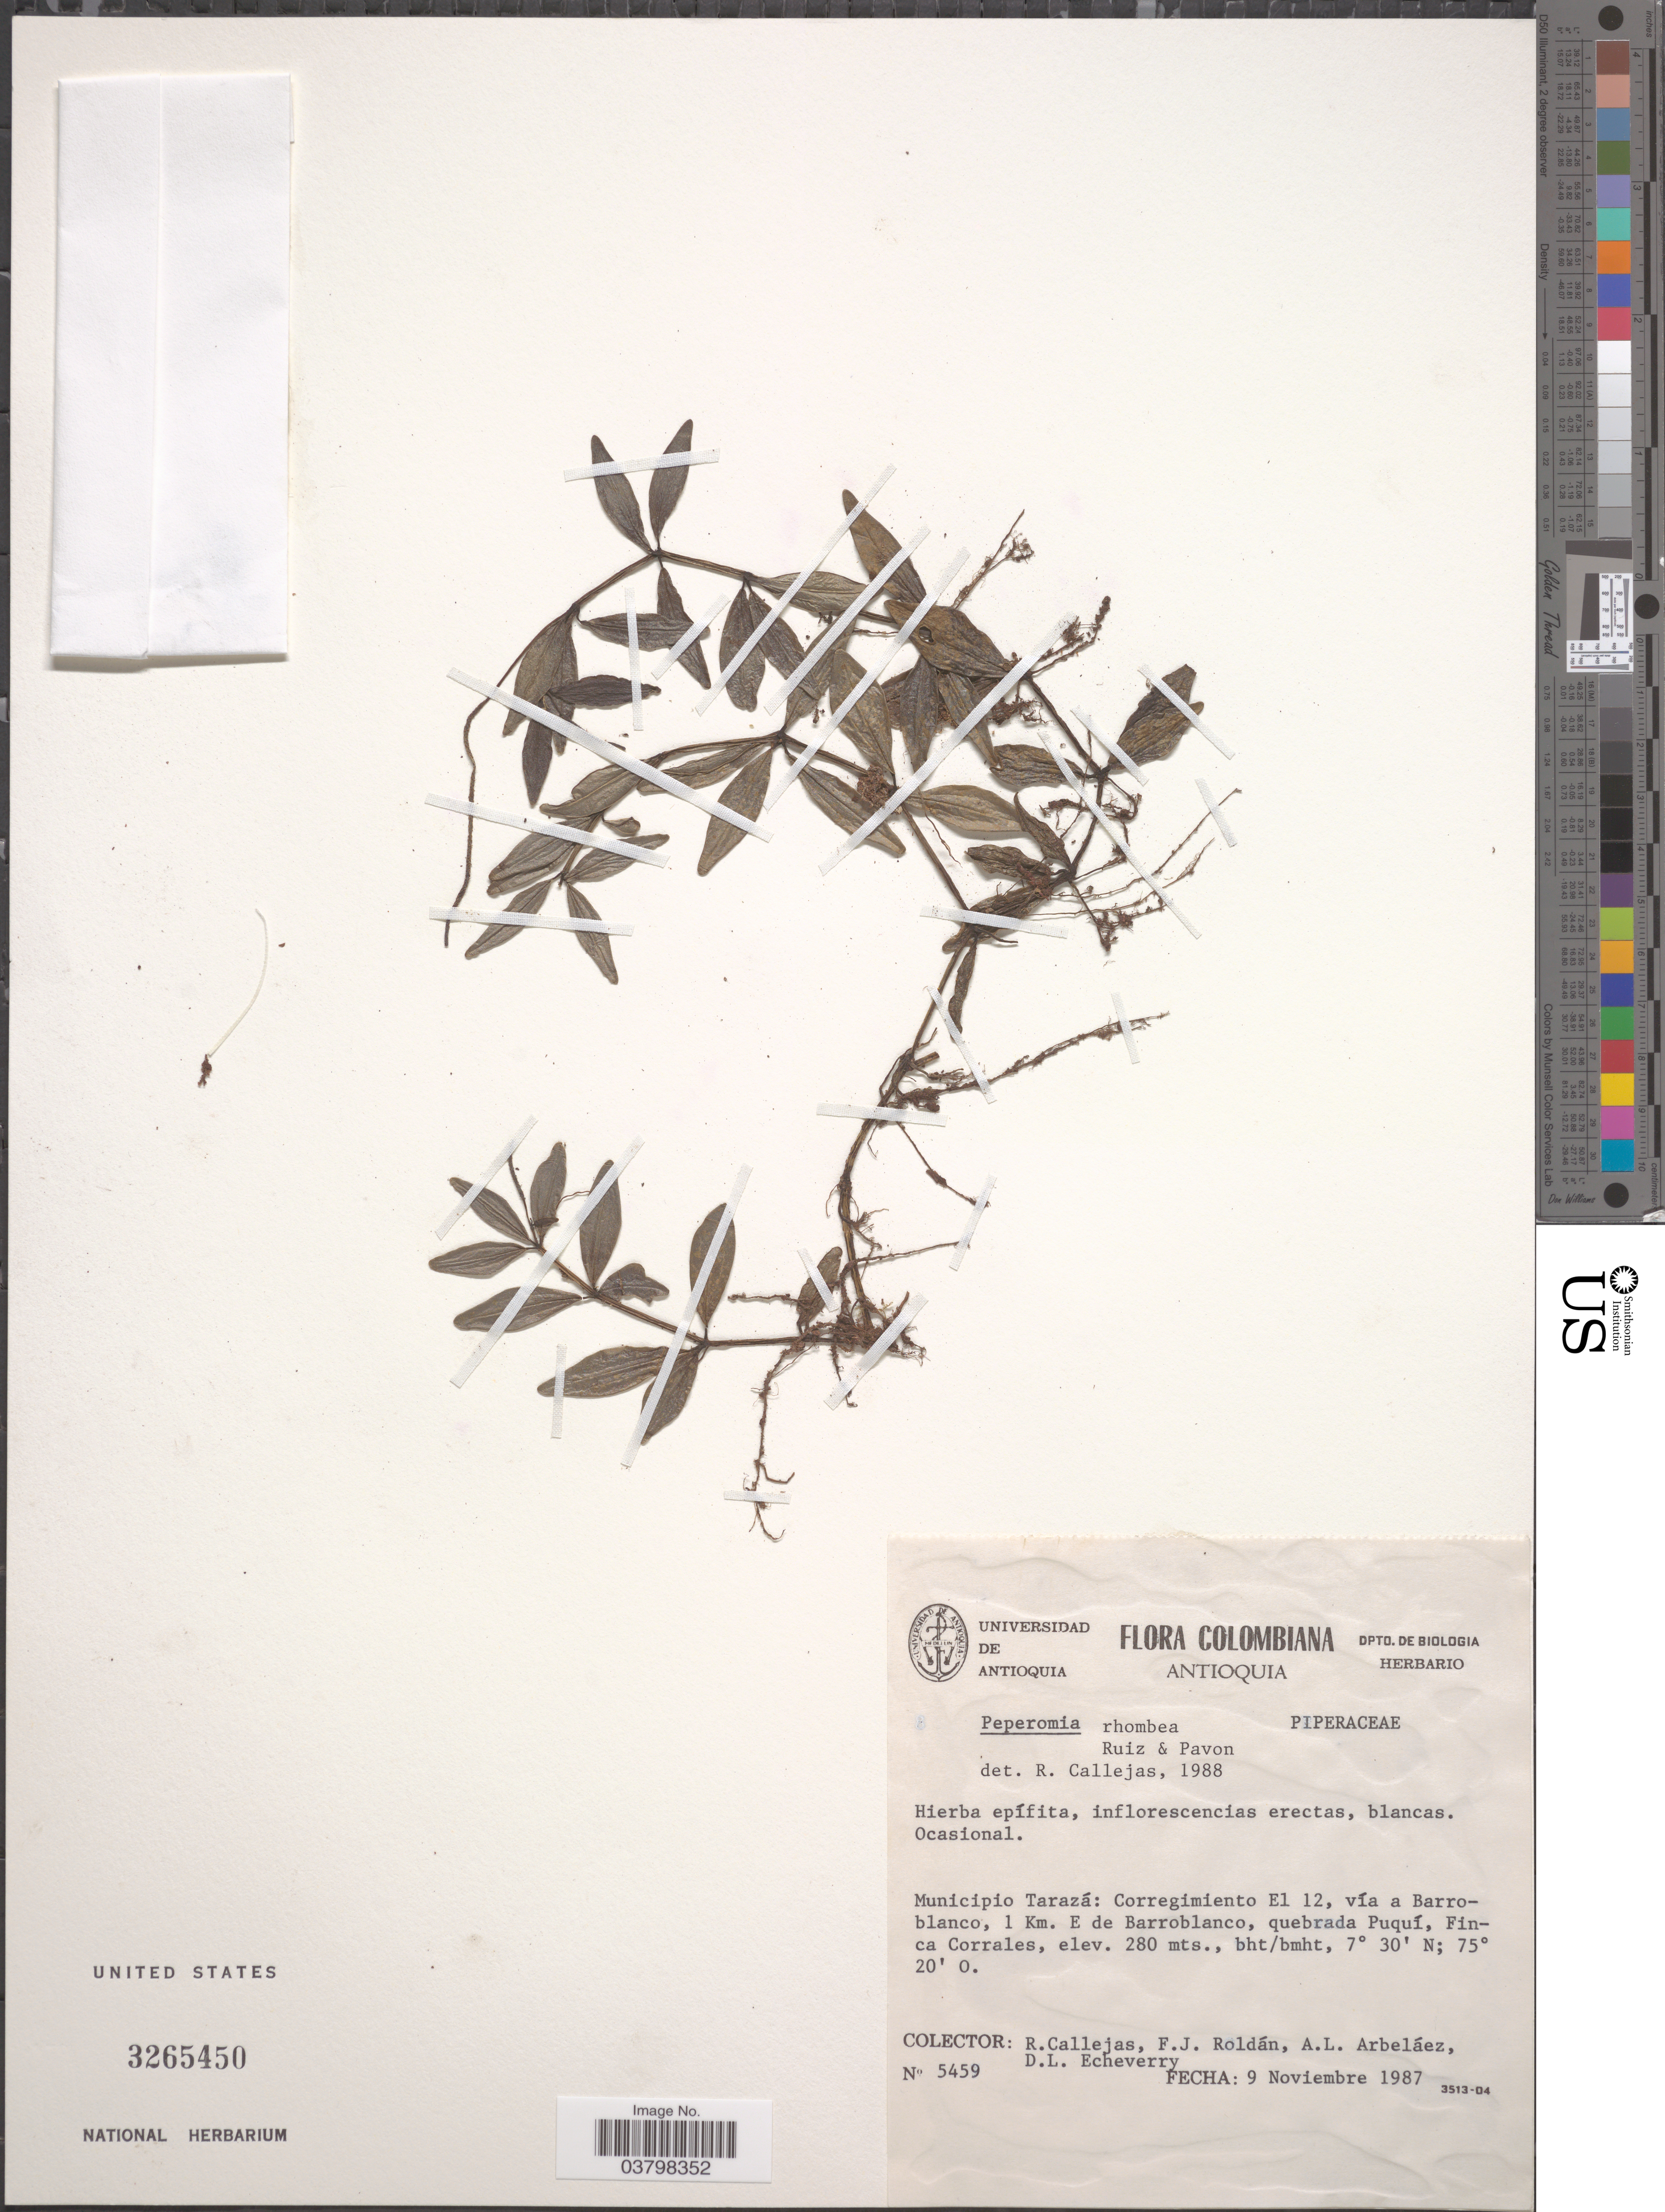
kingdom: Plantae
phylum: Tracheophyta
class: Magnoliopsida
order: Piperales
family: Piperaceae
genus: Peperomia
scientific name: Peperomia rhombea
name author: Ruiz & Pav.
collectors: R. Callejas, F. J. Roldán, A. Arbeláez Alvarez & D. Echeverry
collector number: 5459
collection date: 1987-11-09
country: Colombia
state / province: Antioquia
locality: Municipio Tarazá: Corregimiento El 12, vía a Barroblanco, 1 Km. E de Barroblanco, quebrada Puquí, Finca Corrales.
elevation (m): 280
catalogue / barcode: US 3265450